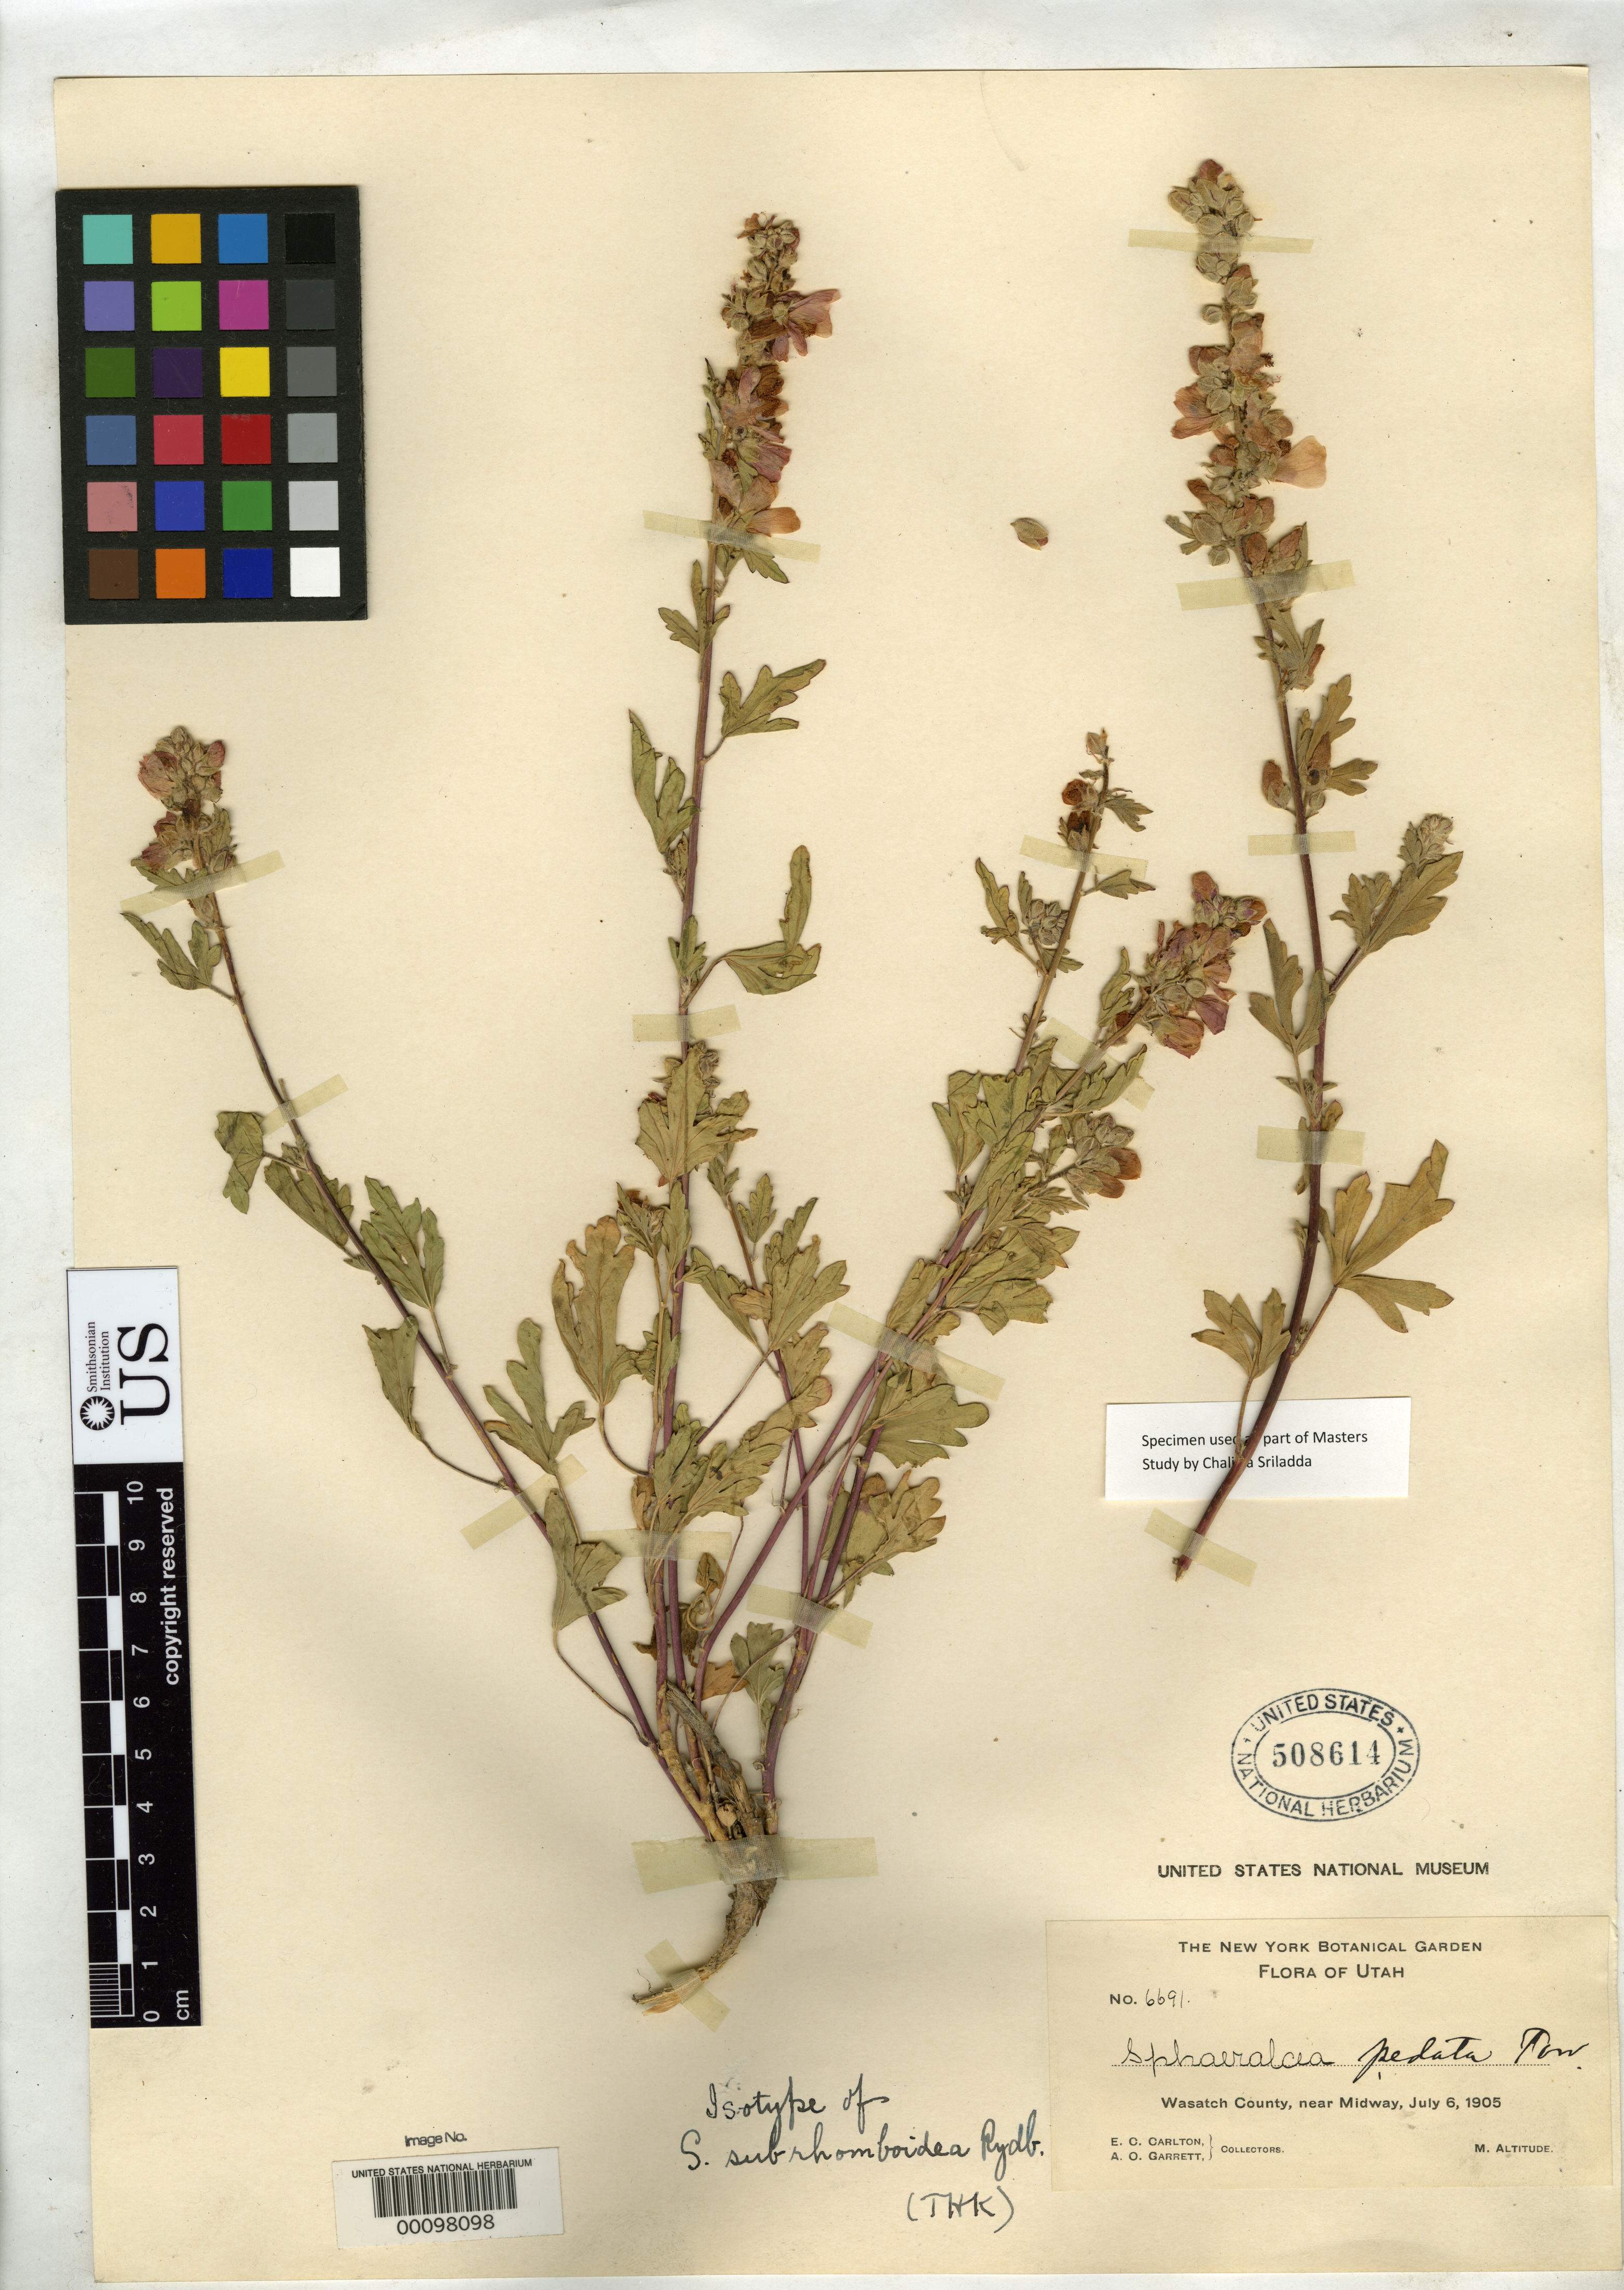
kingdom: Plantae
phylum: Tracheophyta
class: Magnoliopsida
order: Malvales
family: Malvaceae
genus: Sphaeralcea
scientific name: Sphaeralcea subrhomboidea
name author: Rydb.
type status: Isotype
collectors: E. Carlton & A. O. Garrett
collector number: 6691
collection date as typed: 06 Jul 1905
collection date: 1905-07-06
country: United States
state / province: Utah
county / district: Wasatch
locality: Near Midway.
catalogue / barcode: US 508614